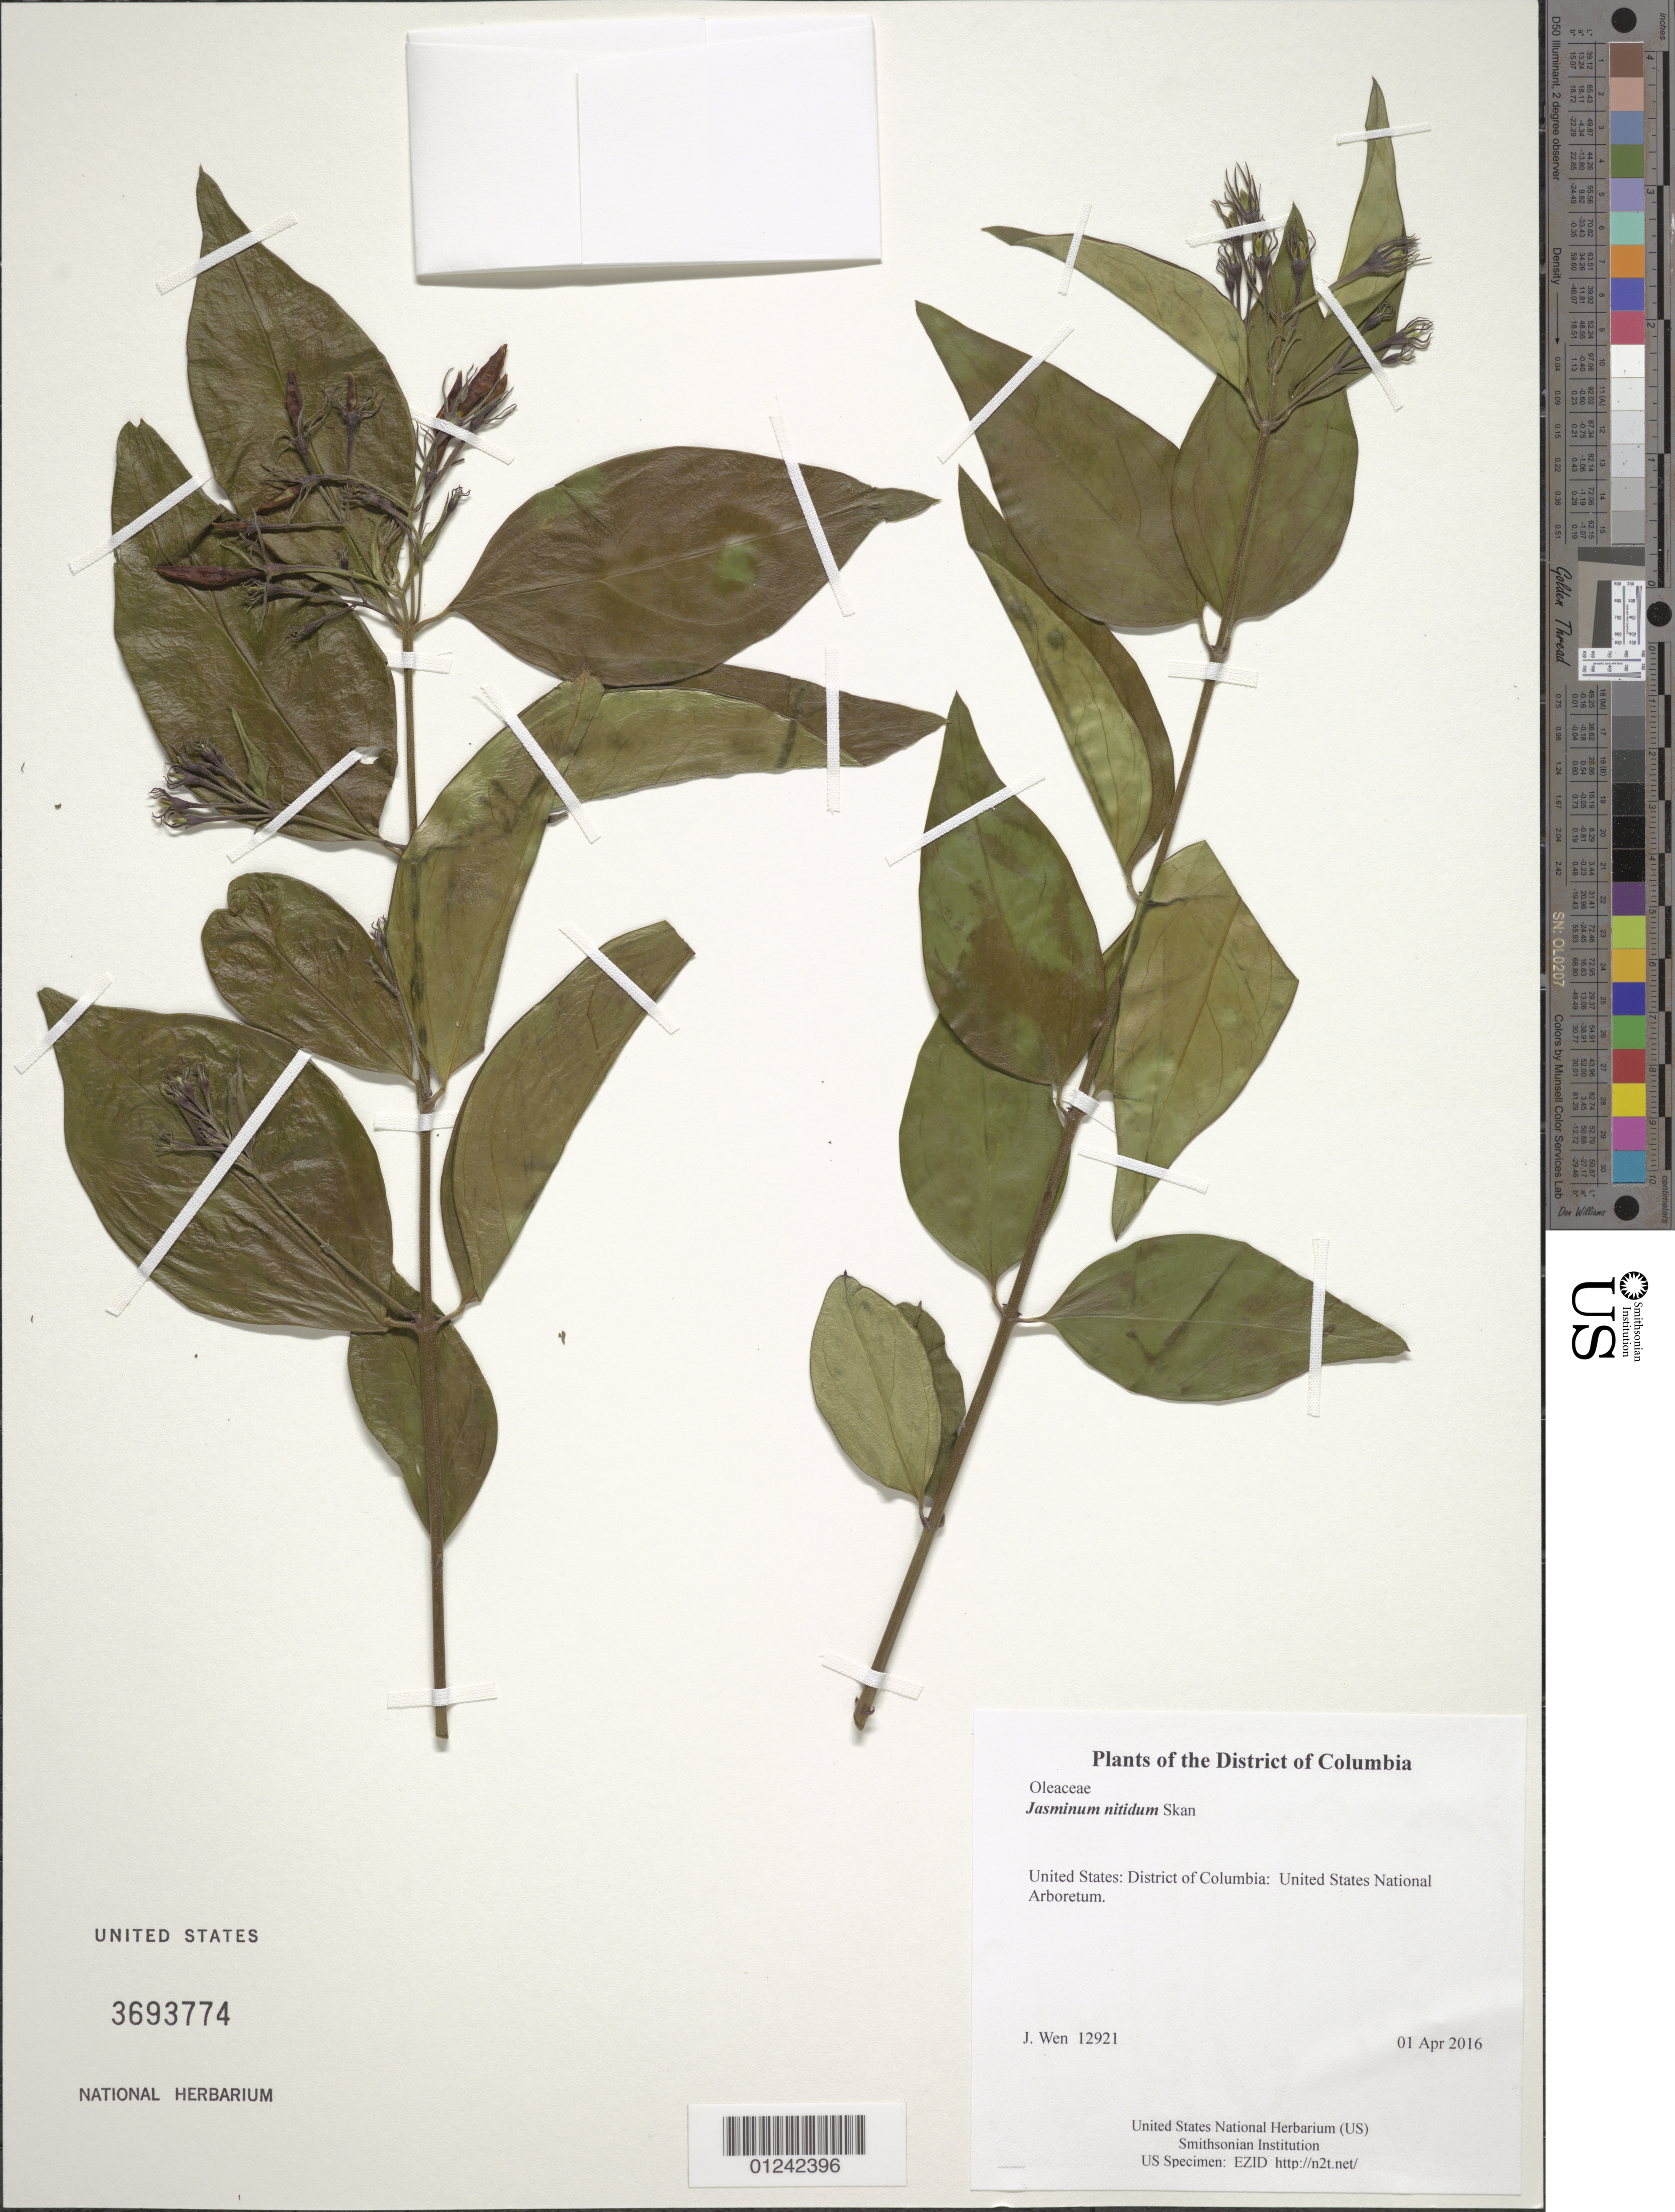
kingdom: Plantae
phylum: Tracheophyta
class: Magnoliopsida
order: Lamiales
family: Oleaceae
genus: Jasminum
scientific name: Jasminum nitidum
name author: Skan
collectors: J. Wen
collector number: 12921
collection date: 2016-04-01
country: United States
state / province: District of Columbia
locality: United States National Arboretum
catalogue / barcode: US 3693774